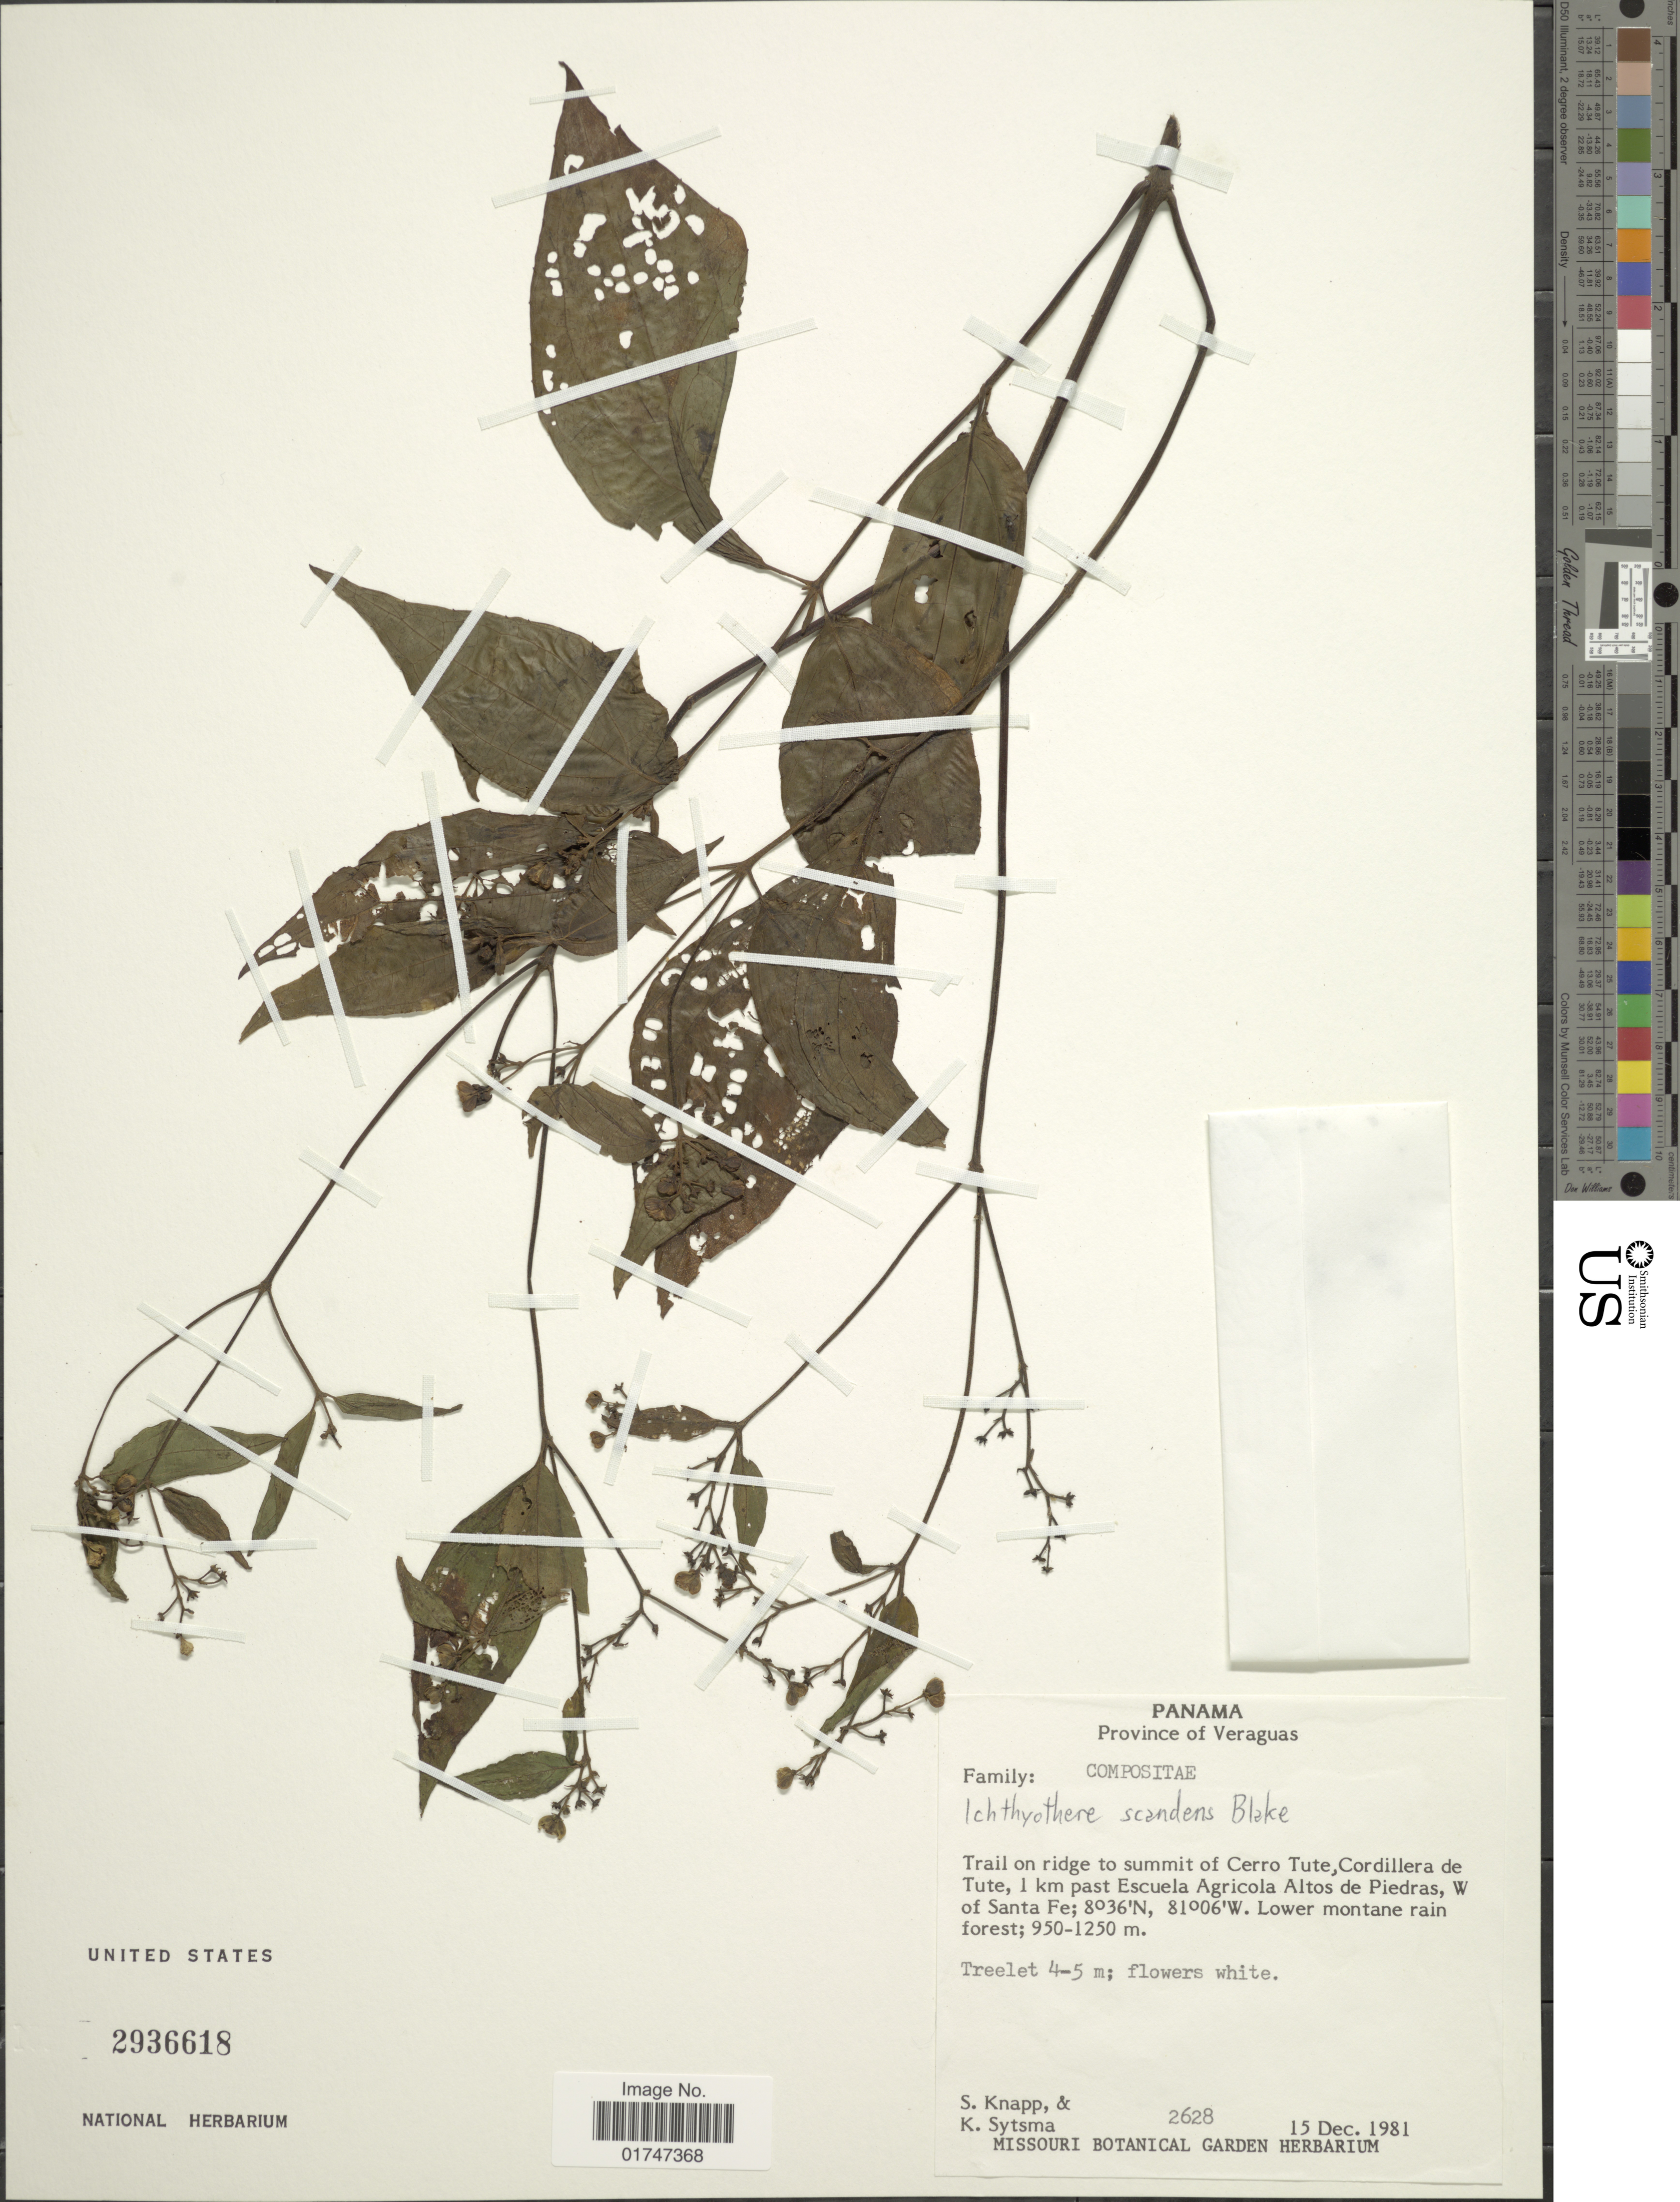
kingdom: Plantae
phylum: Tracheophyta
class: Magnoliopsida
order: Asterales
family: Asteraceae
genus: Ichthyothere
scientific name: Ichthyothere scandens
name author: S.F. Blake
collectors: S. Knapp & K. J. Sytsma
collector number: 2628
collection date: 1981-12-15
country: Panama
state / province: Veraguas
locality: Province of Veraguas. Trail on ridge to summit of Cerro Tute, Cordillera de Tute, 1 km past Escuela Agricola Altos de Piedras, W of Santa Fe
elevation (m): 950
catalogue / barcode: US 2936618